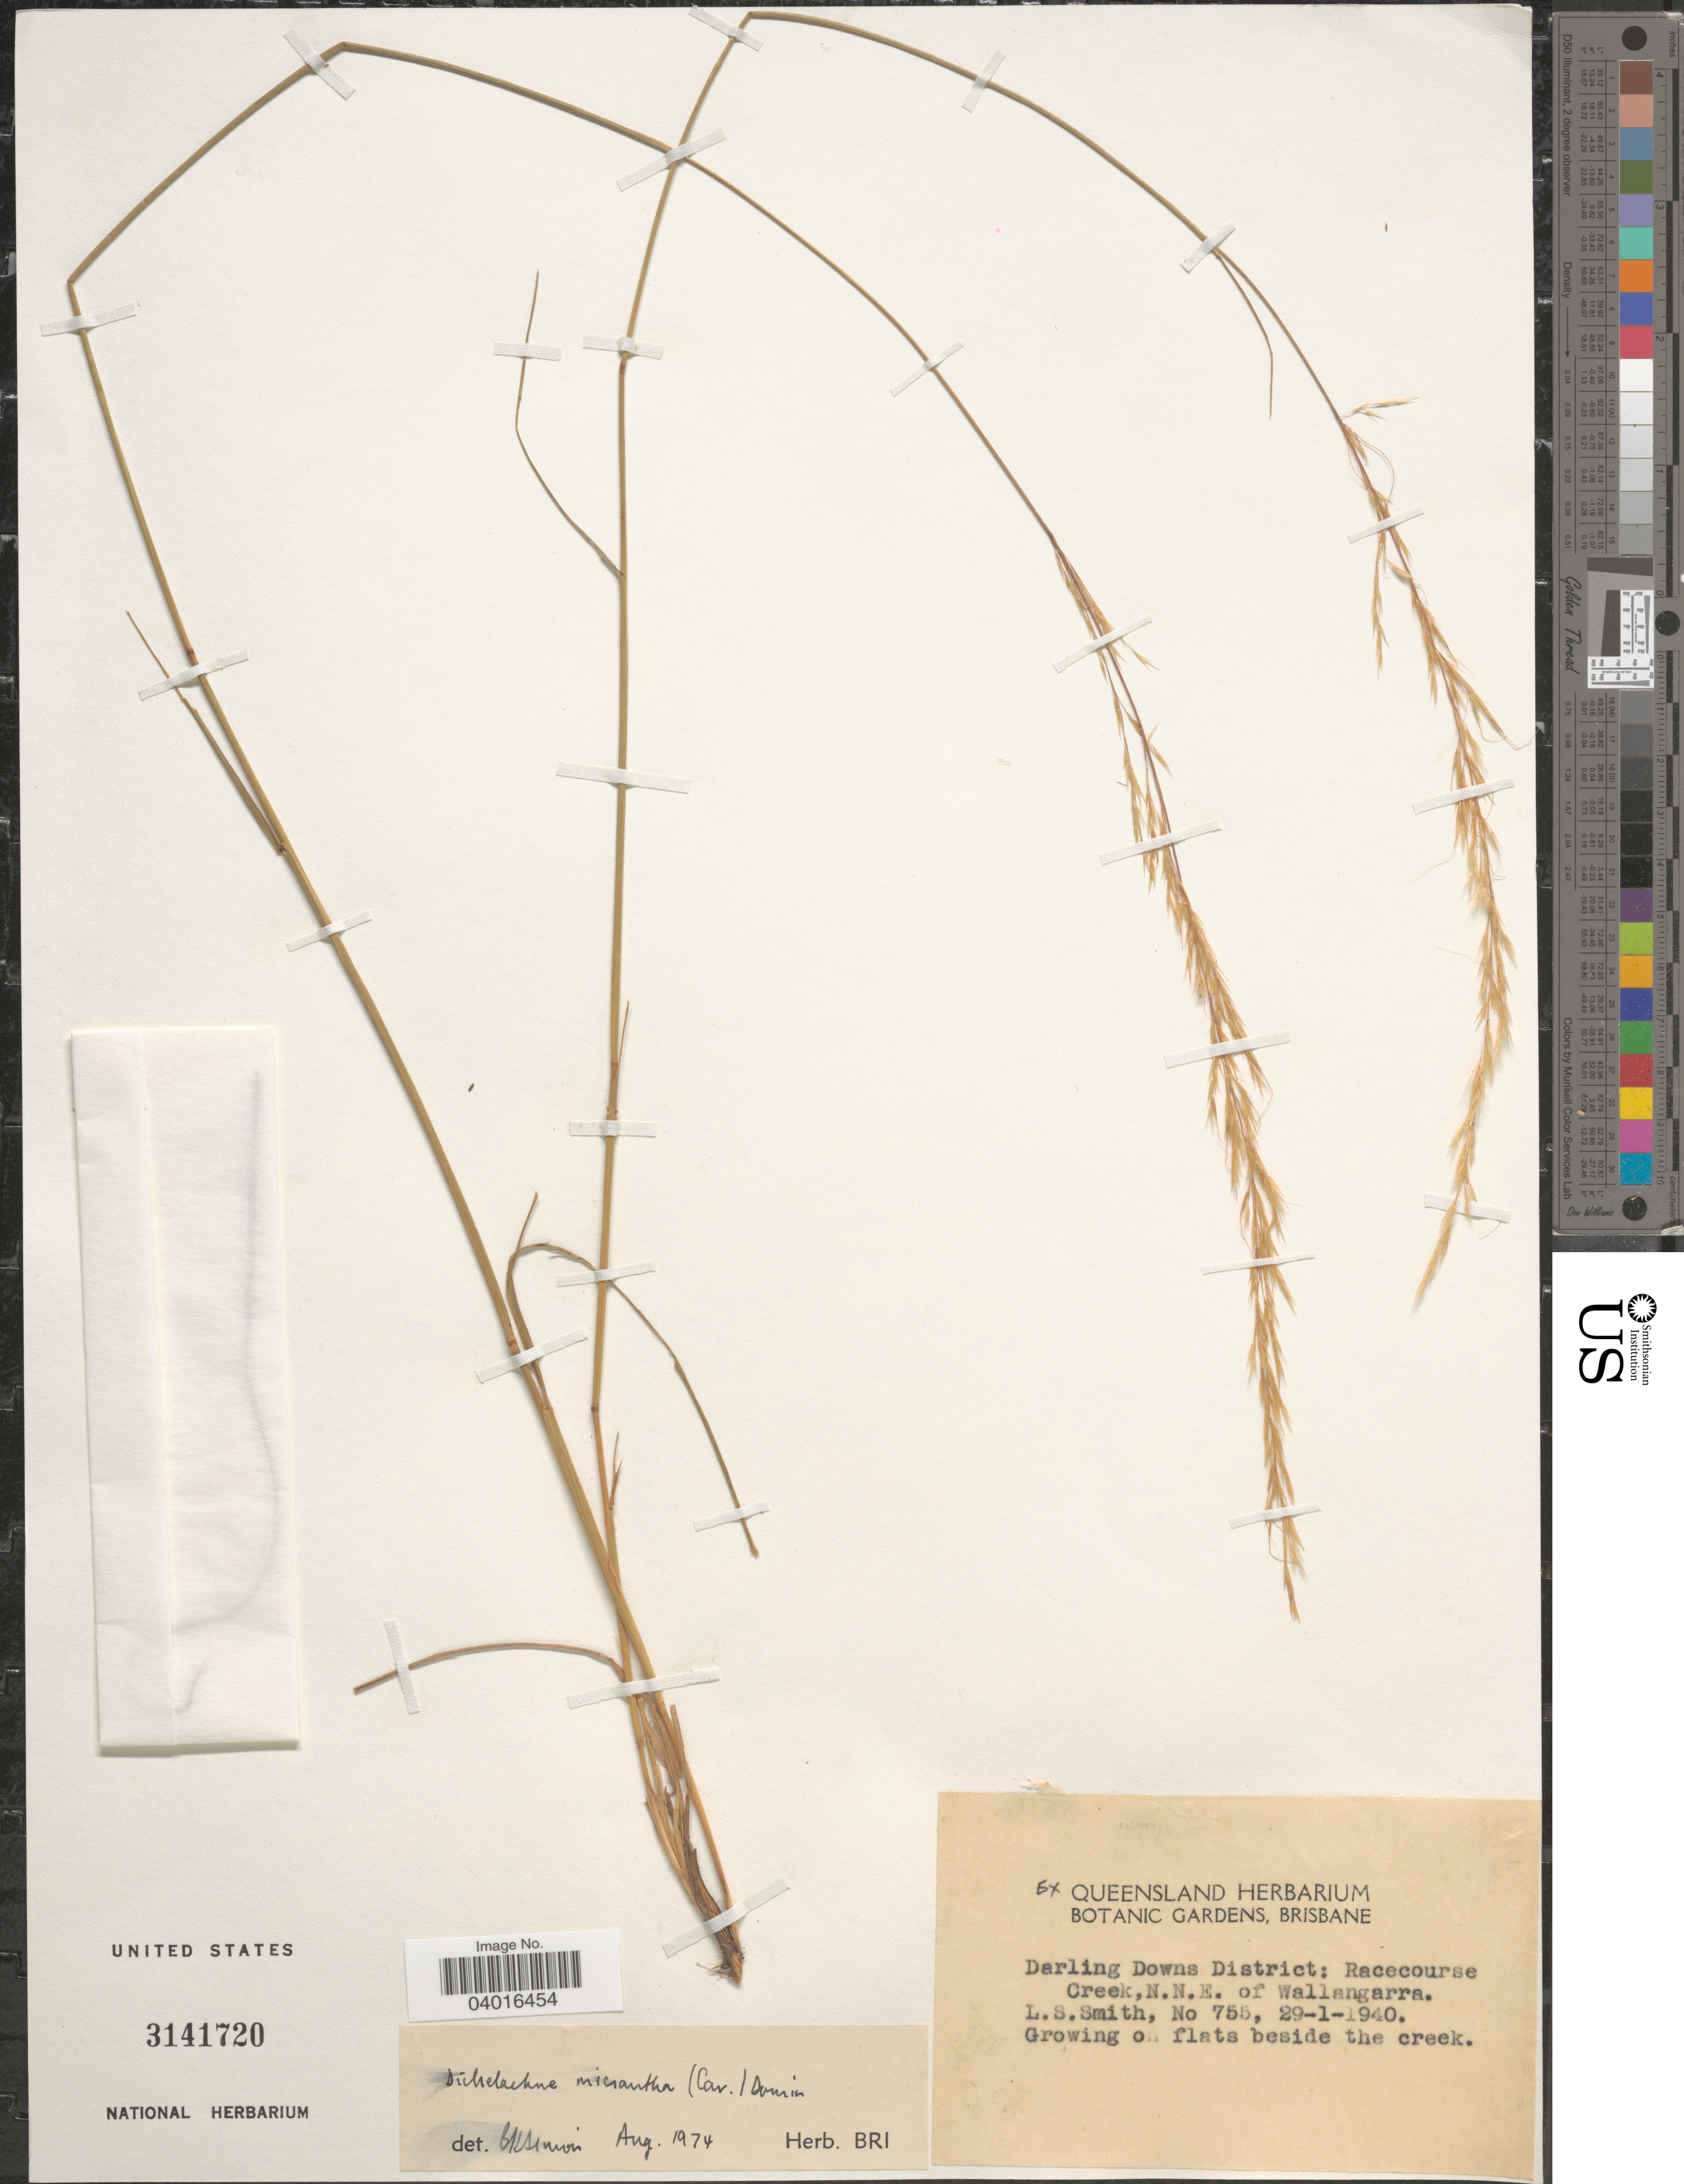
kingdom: Plantae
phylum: Tracheophyta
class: Liliopsida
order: Poales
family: Poaceae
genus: Dichelachne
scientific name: Dichelachne micrantha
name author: (Cav.) Domin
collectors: L. Smith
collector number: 755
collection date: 1940-01-29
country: Australia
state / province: Queensland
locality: Darling Downs District: Racecourse Creek, N.N.E. of Wallangarra.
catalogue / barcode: US 3141720